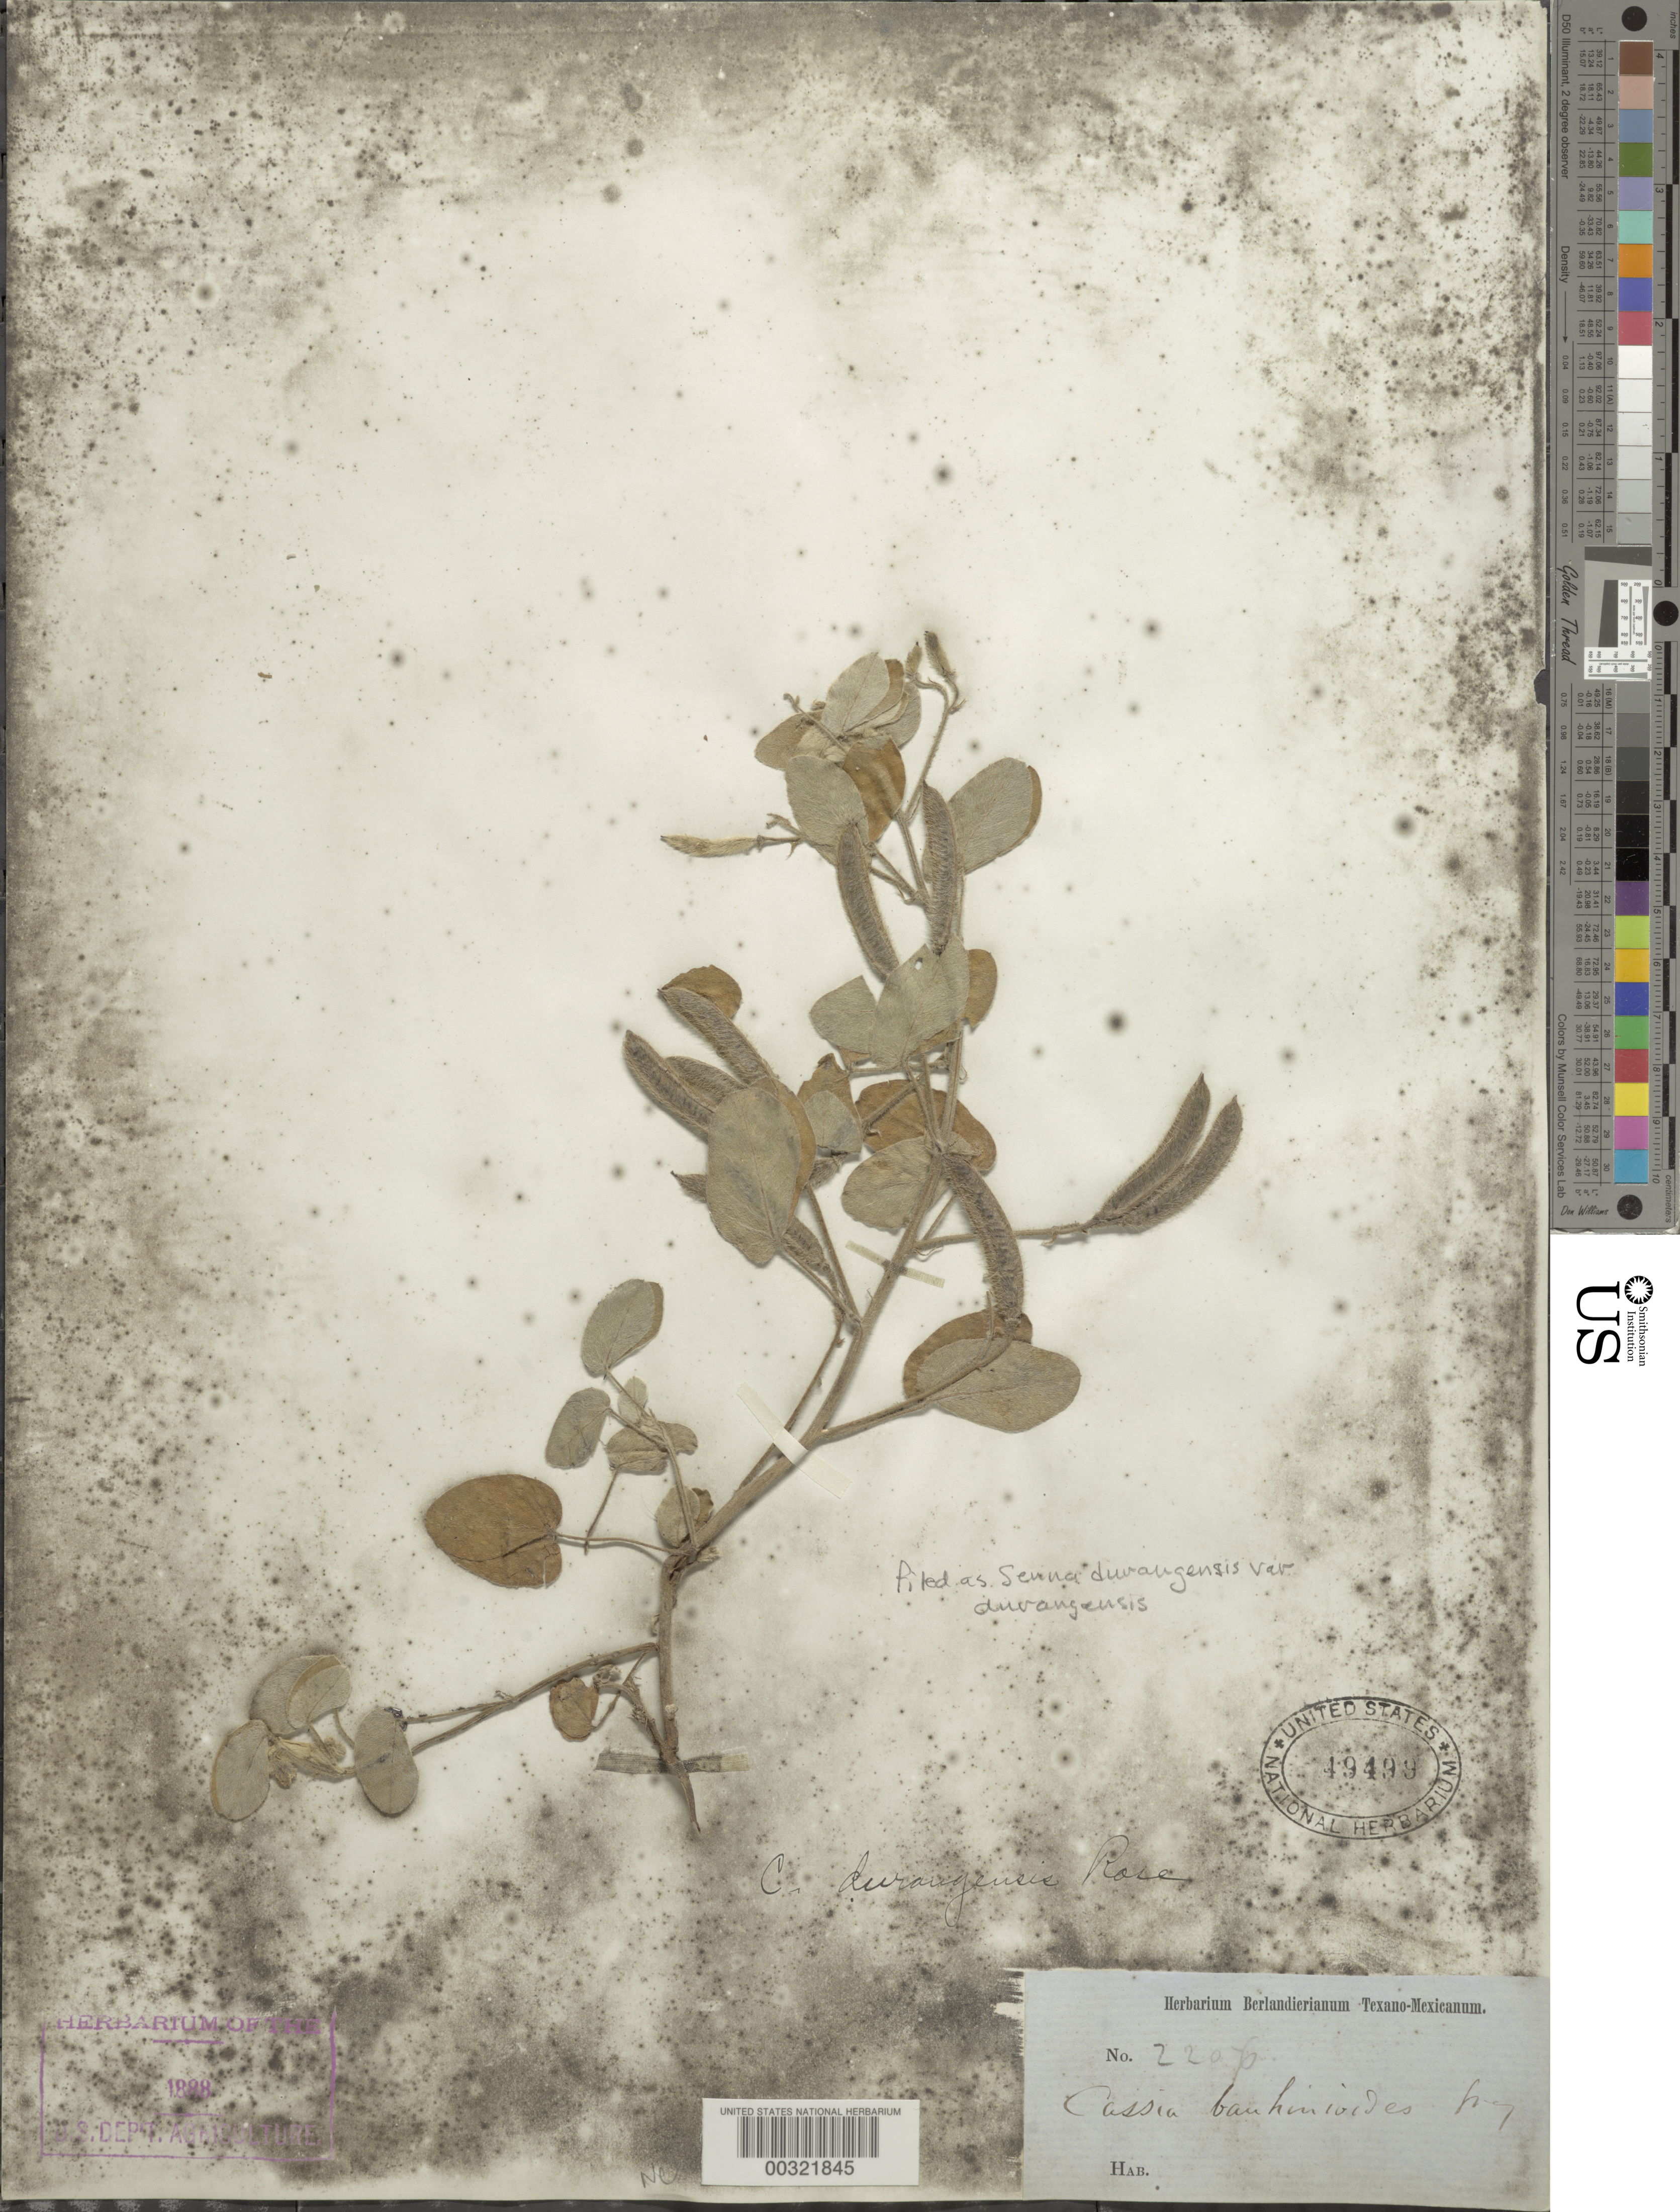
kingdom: Plantae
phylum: Tracheophyta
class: Magnoliopsida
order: Fabales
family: Fabaceae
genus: Senna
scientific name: Senna durangensis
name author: (Rose) H.S. Irwin & Barneby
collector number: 2206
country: United States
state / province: Texas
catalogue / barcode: US 49499